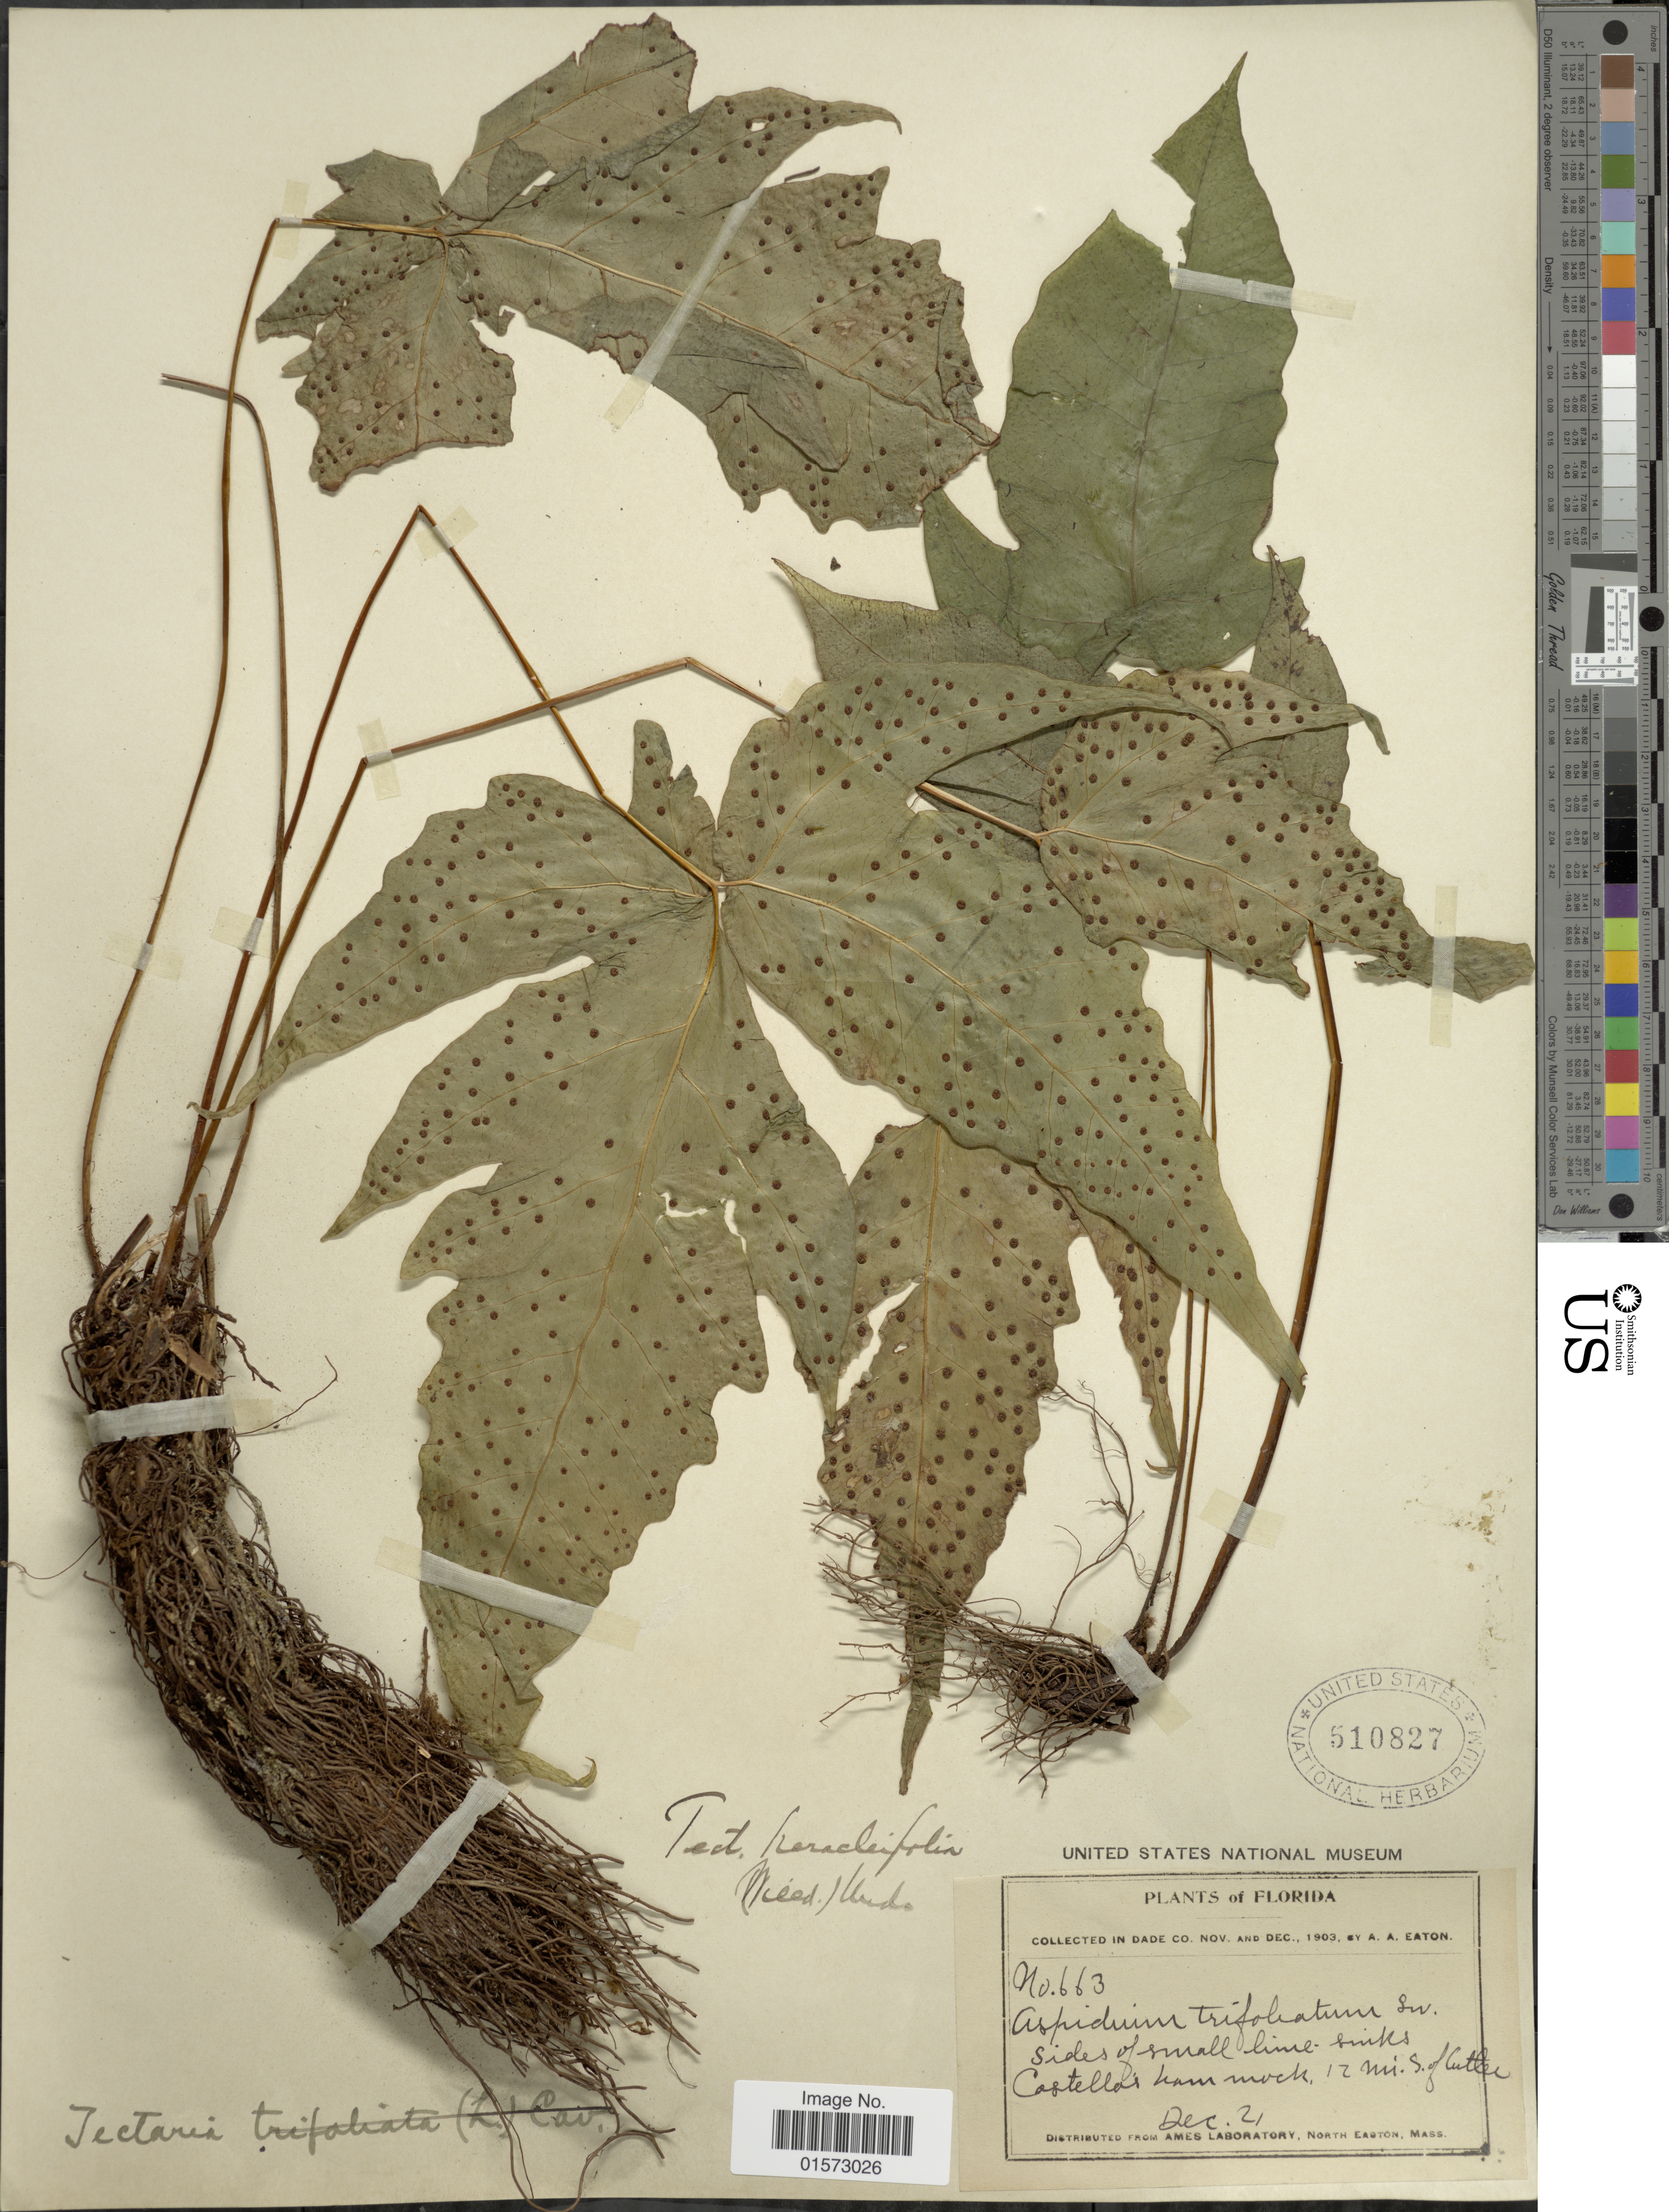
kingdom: Plantae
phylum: Tracheophyta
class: Polypodiopsida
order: Polypodiales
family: Tectariaceae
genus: Tectaria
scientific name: Tectaria heracleifolia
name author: (Willd.) Underw.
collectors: A. A. Eaton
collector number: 663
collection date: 1903-12-21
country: United States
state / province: Florida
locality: In Dade Co., Sides of small lime-sinks Castellas hammock, 12 mi. S. of Cutler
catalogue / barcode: US 510827